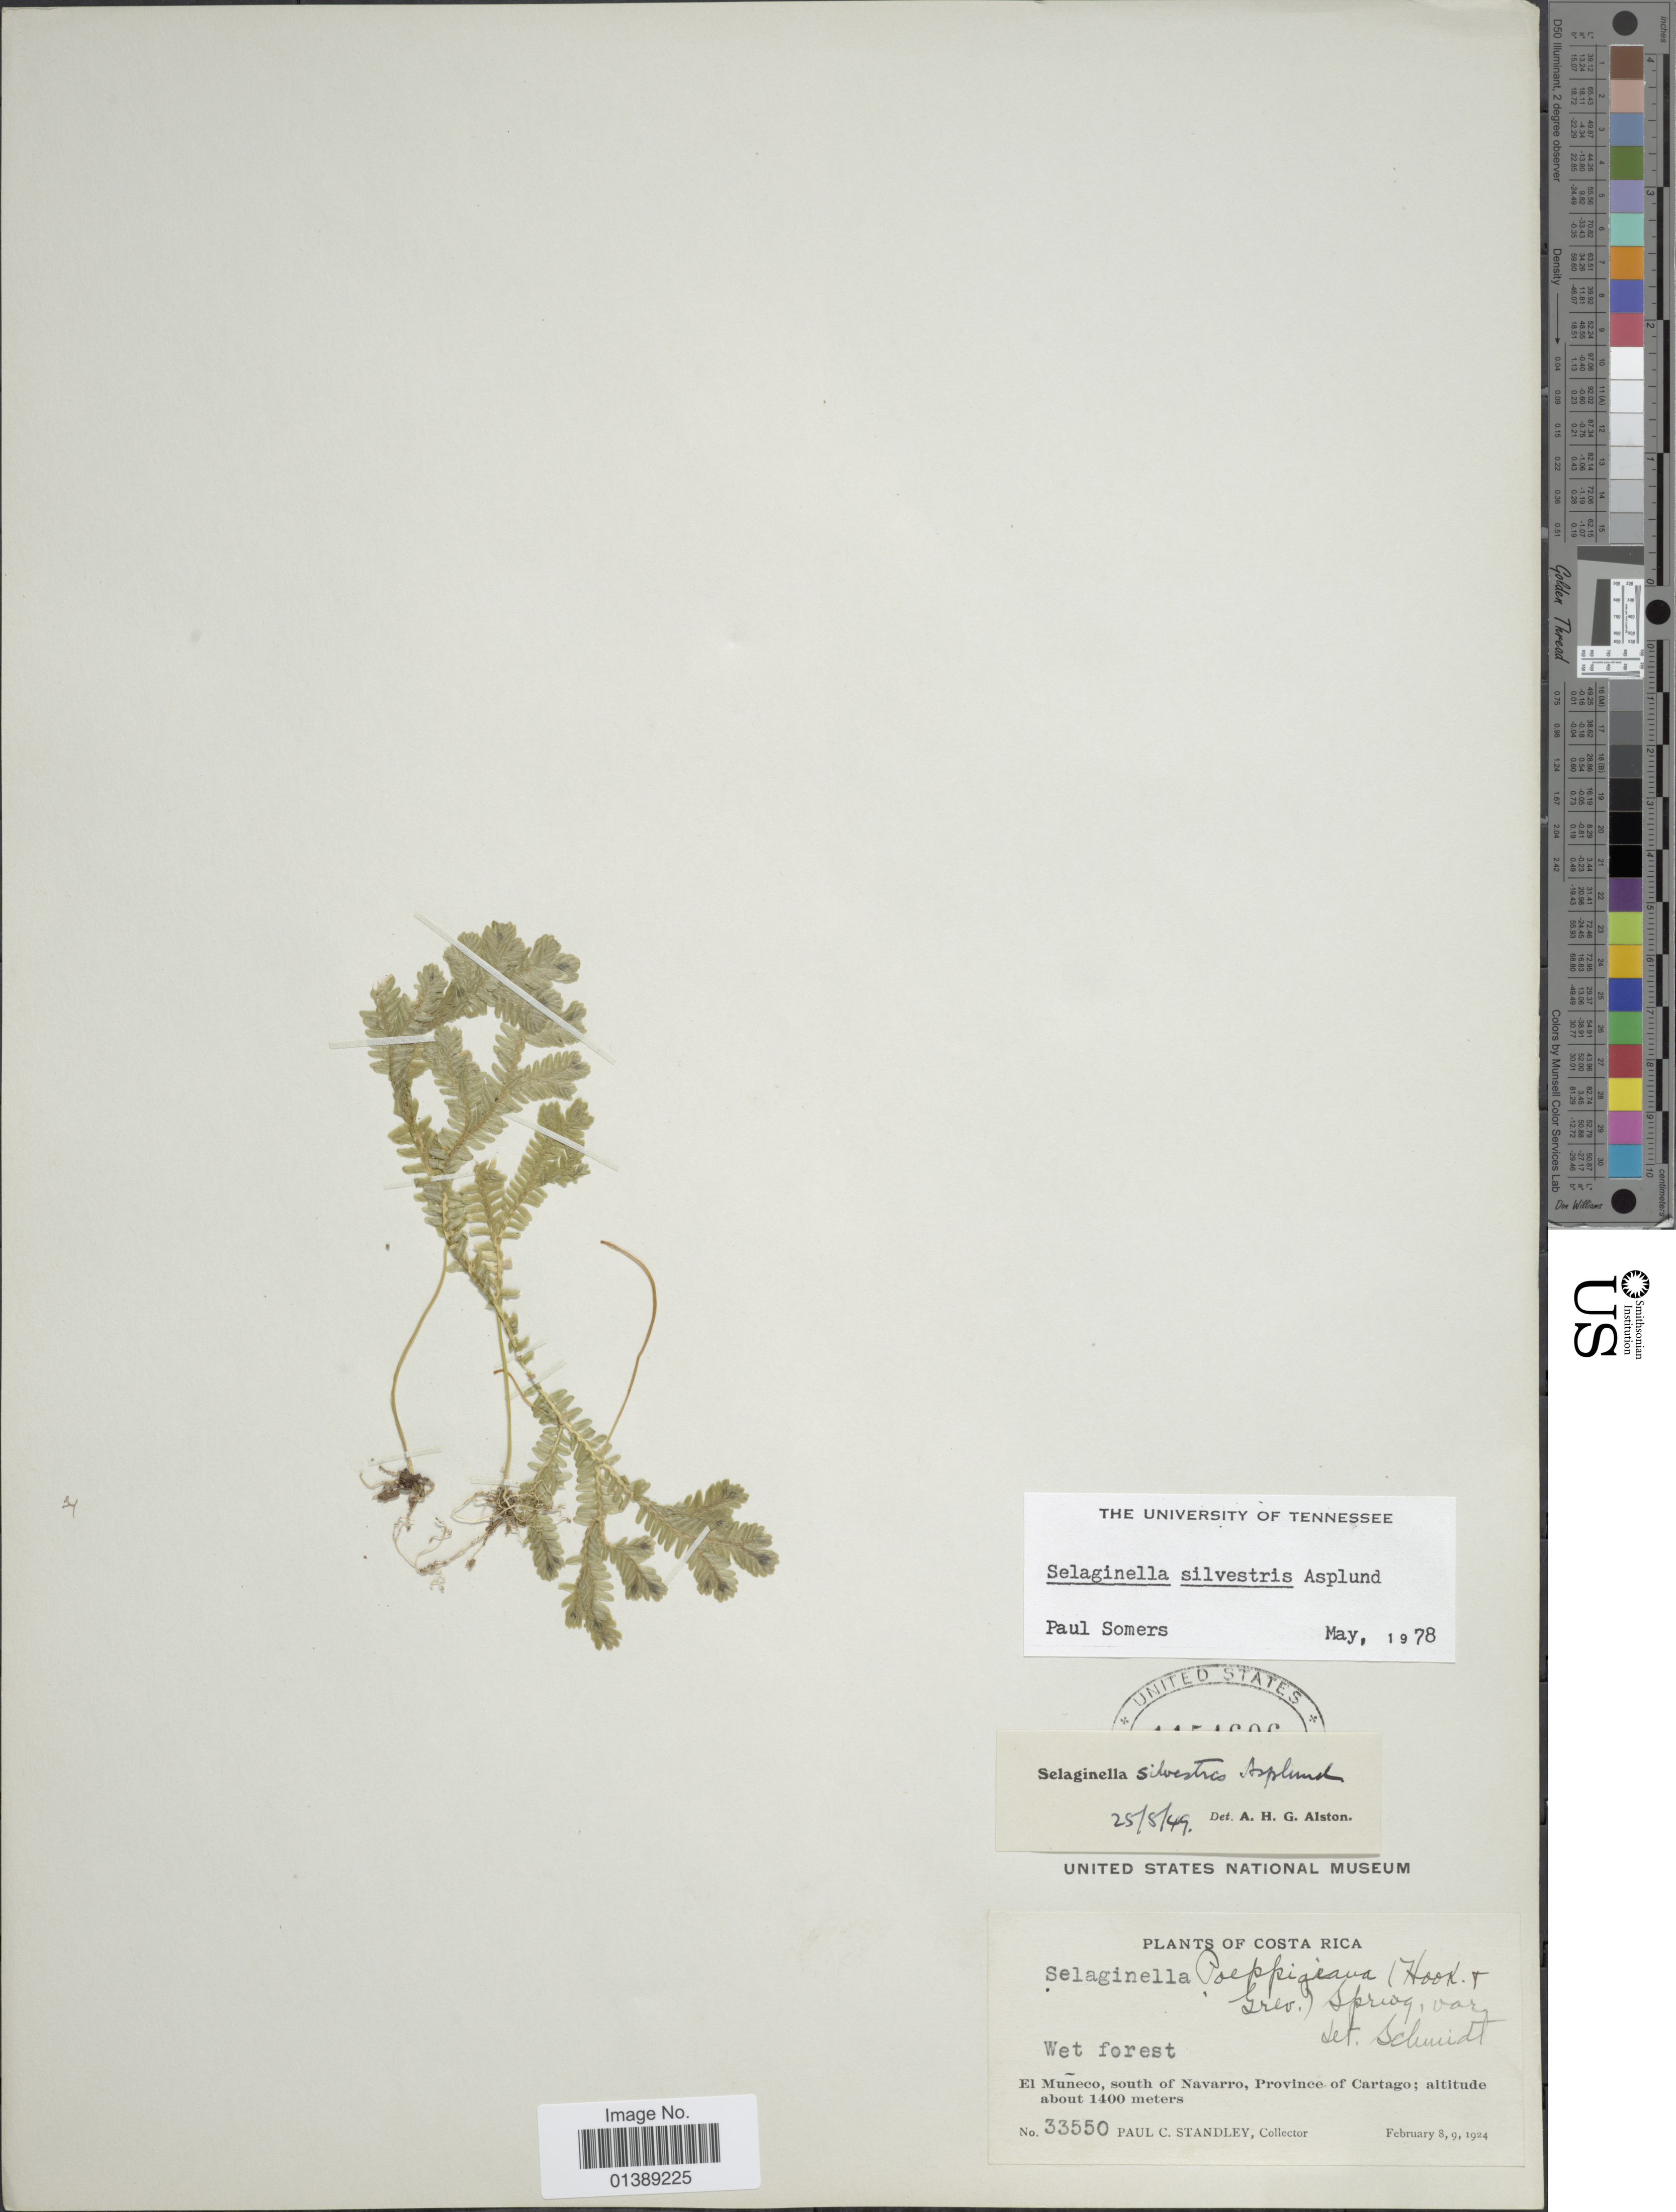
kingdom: Plantae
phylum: Tracheophyta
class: Lycopodiopsida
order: Selaginellales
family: Selaginellaceae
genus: Selaginella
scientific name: Selaginella silvestris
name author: Aspl.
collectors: P. C. Standley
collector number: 33550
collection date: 1924-02-08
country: Costa Rica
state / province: Cartago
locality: El Muñeco, south of Navarro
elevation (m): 1400